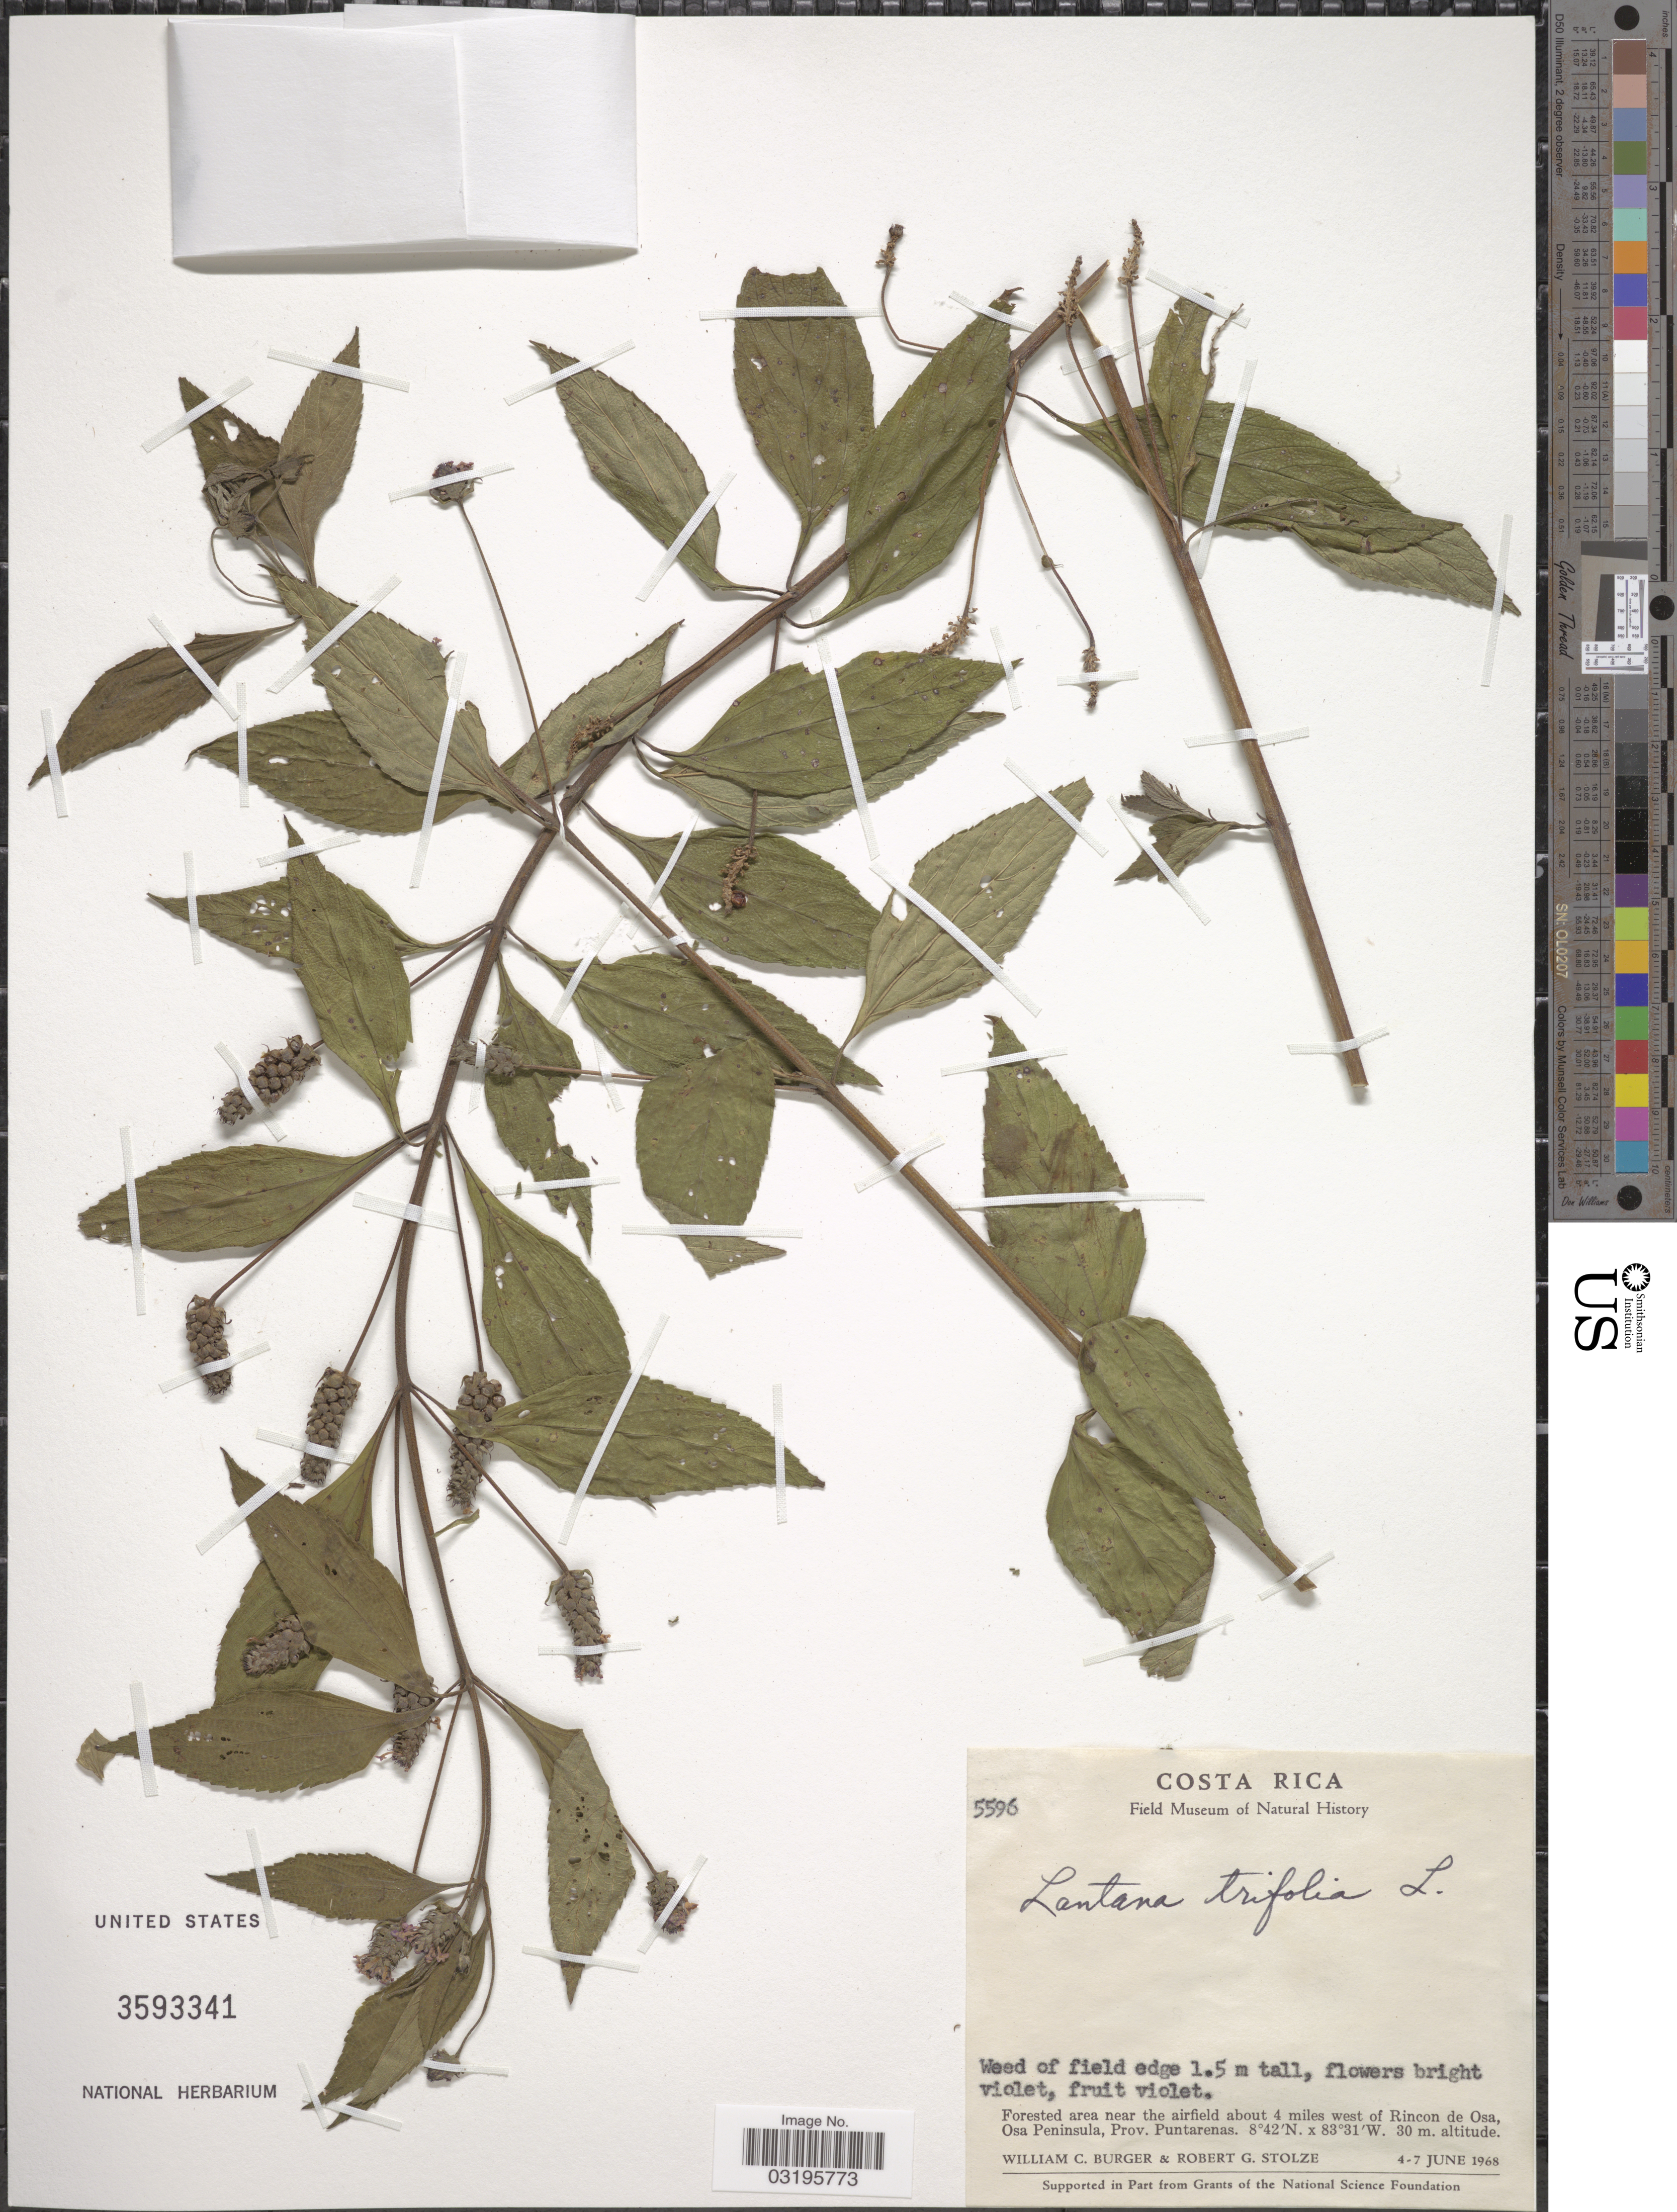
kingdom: Plantae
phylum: Tracheophyta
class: Magnoliopsida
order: Lamiales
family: Verbenaceae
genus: Lantana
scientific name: Lantana trifolia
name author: L.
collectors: W. Burger & R. G. Stolze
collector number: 5596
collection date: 1968-06-04/1968-06-07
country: Costa Rica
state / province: Puntarenas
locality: Forested area near the airfield about 4 miles west of Rincon de Osa, Osa Peninsula.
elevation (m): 30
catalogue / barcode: US 3593341